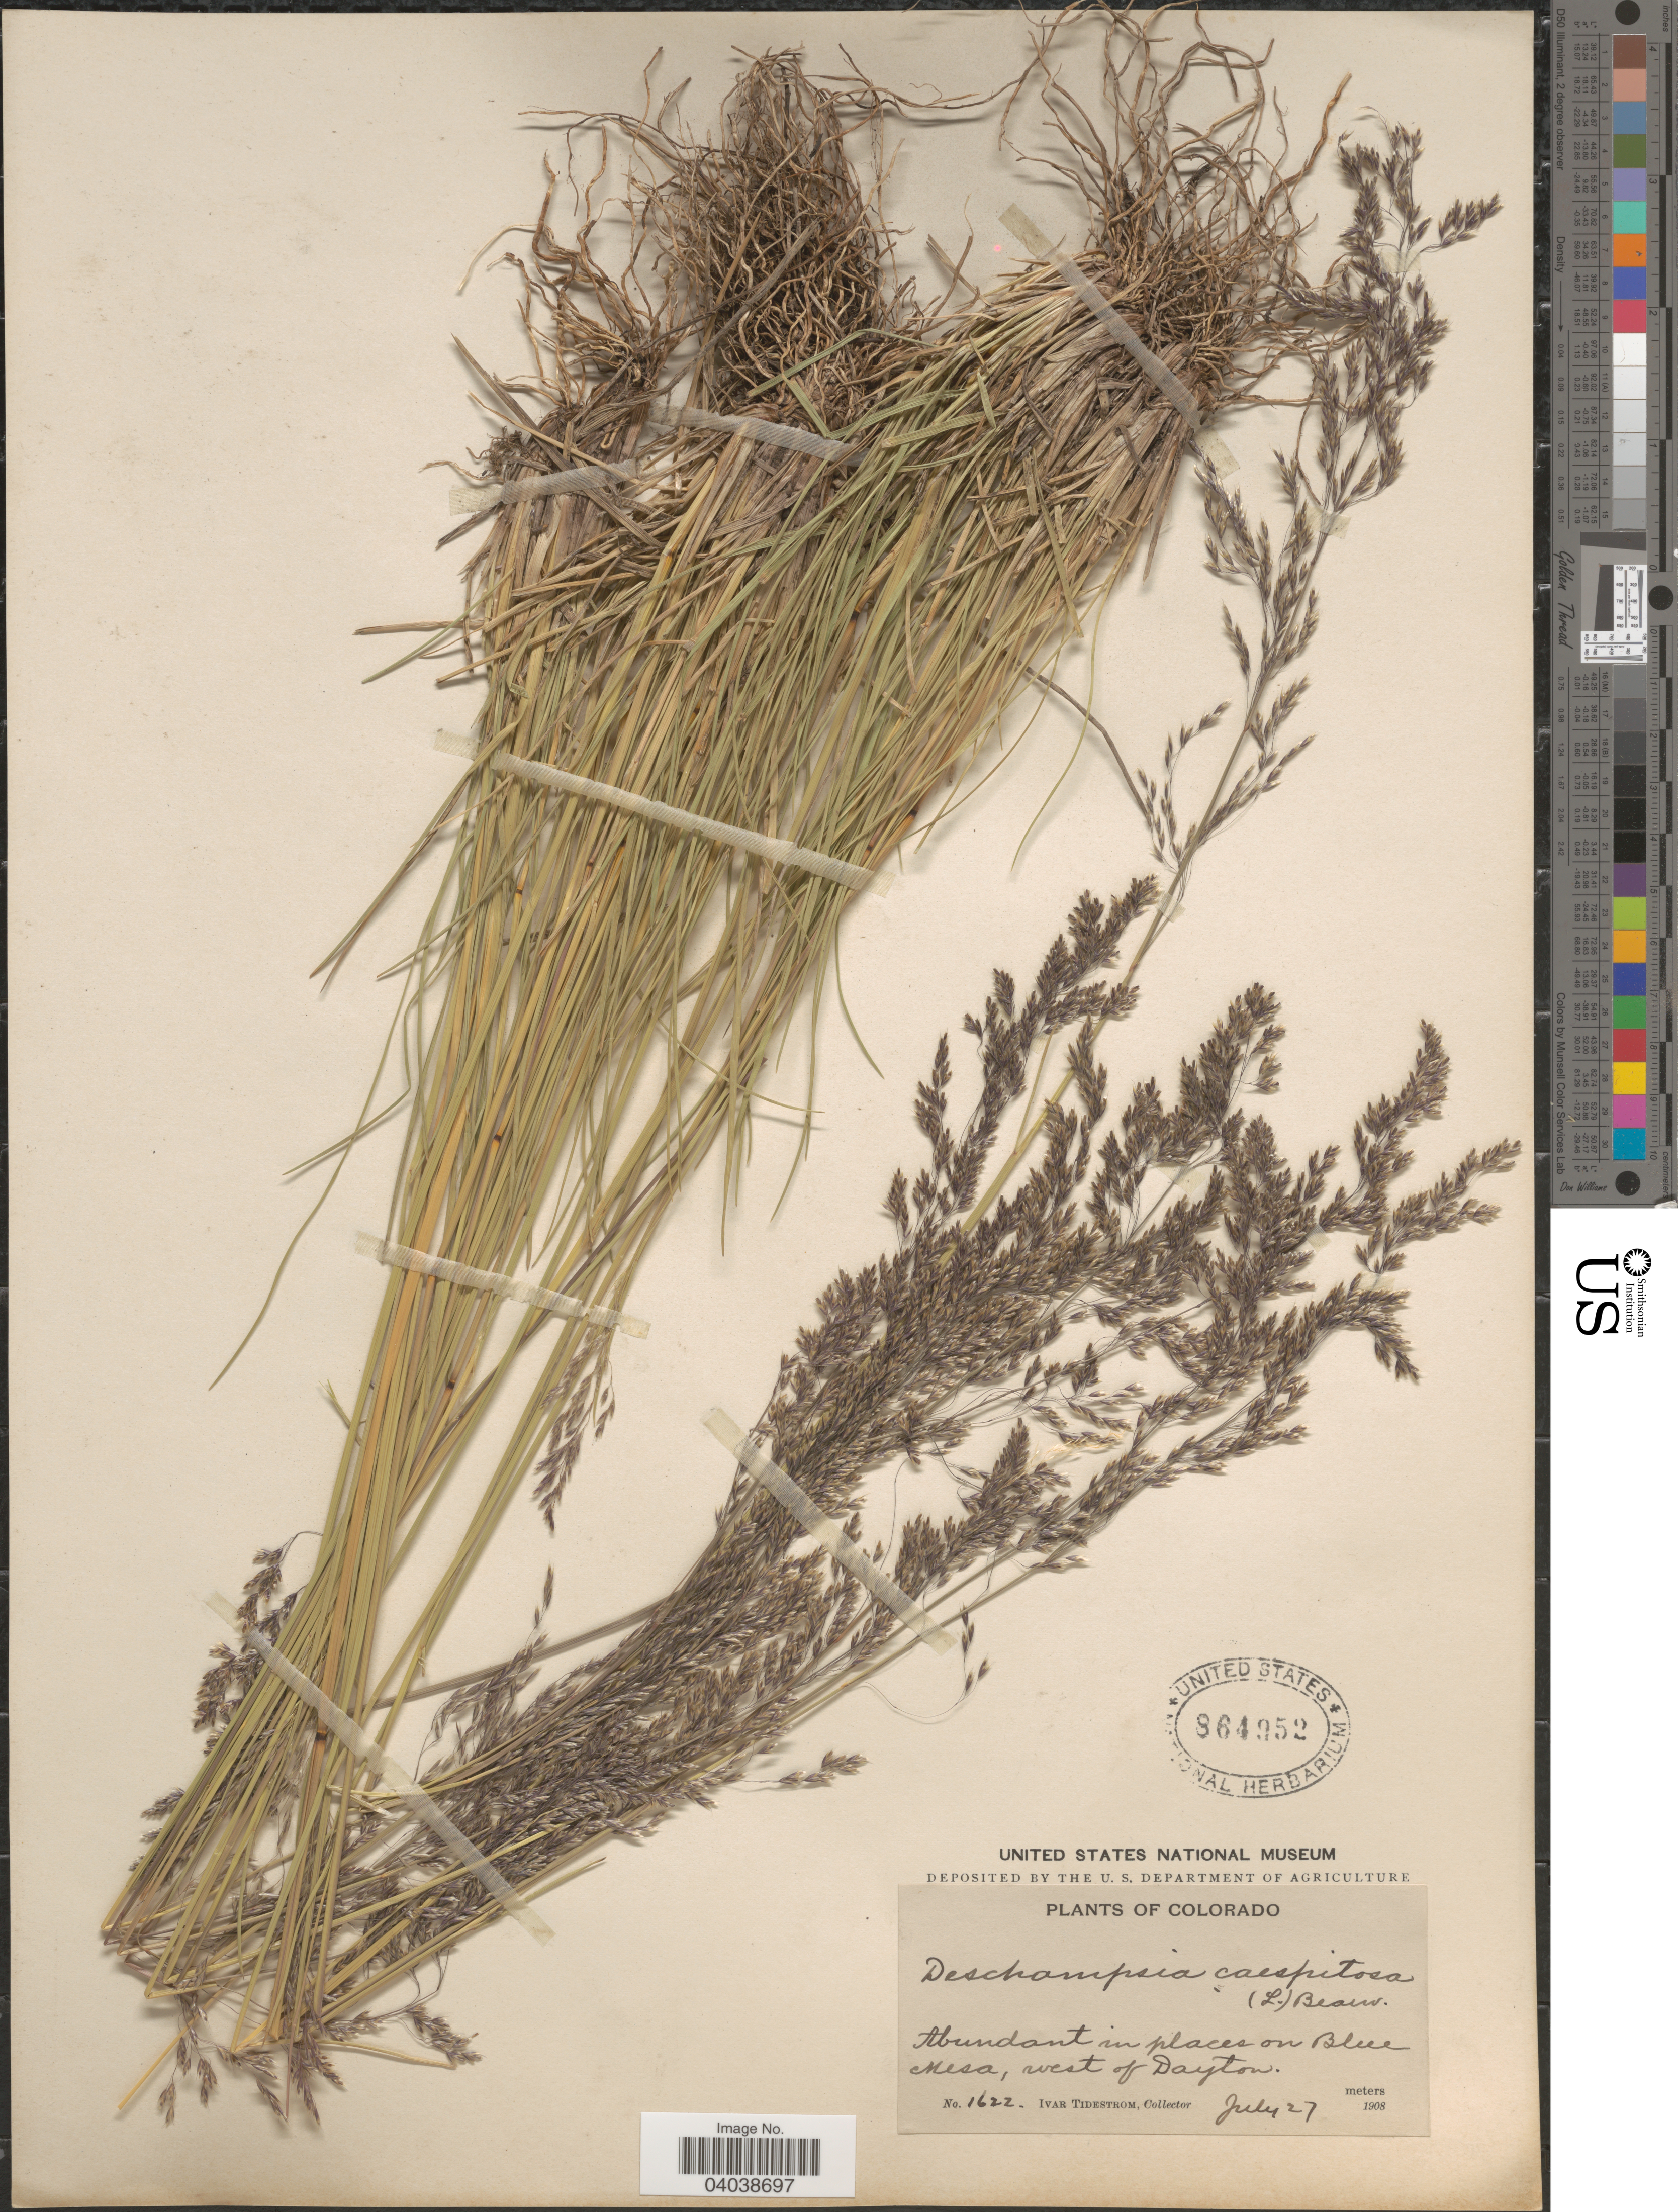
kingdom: Plantae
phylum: Tracheophyta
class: Liliopsida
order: Poales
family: Poaceae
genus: Deschampsia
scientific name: Deschampsia cespitosa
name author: (L.) P. Beauv.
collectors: I. F. Tidestrom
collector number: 1622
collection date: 1908-07-27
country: United States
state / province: Colorado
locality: Abundant in places on Blue Mesa, west of Dayton.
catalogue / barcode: US 864952